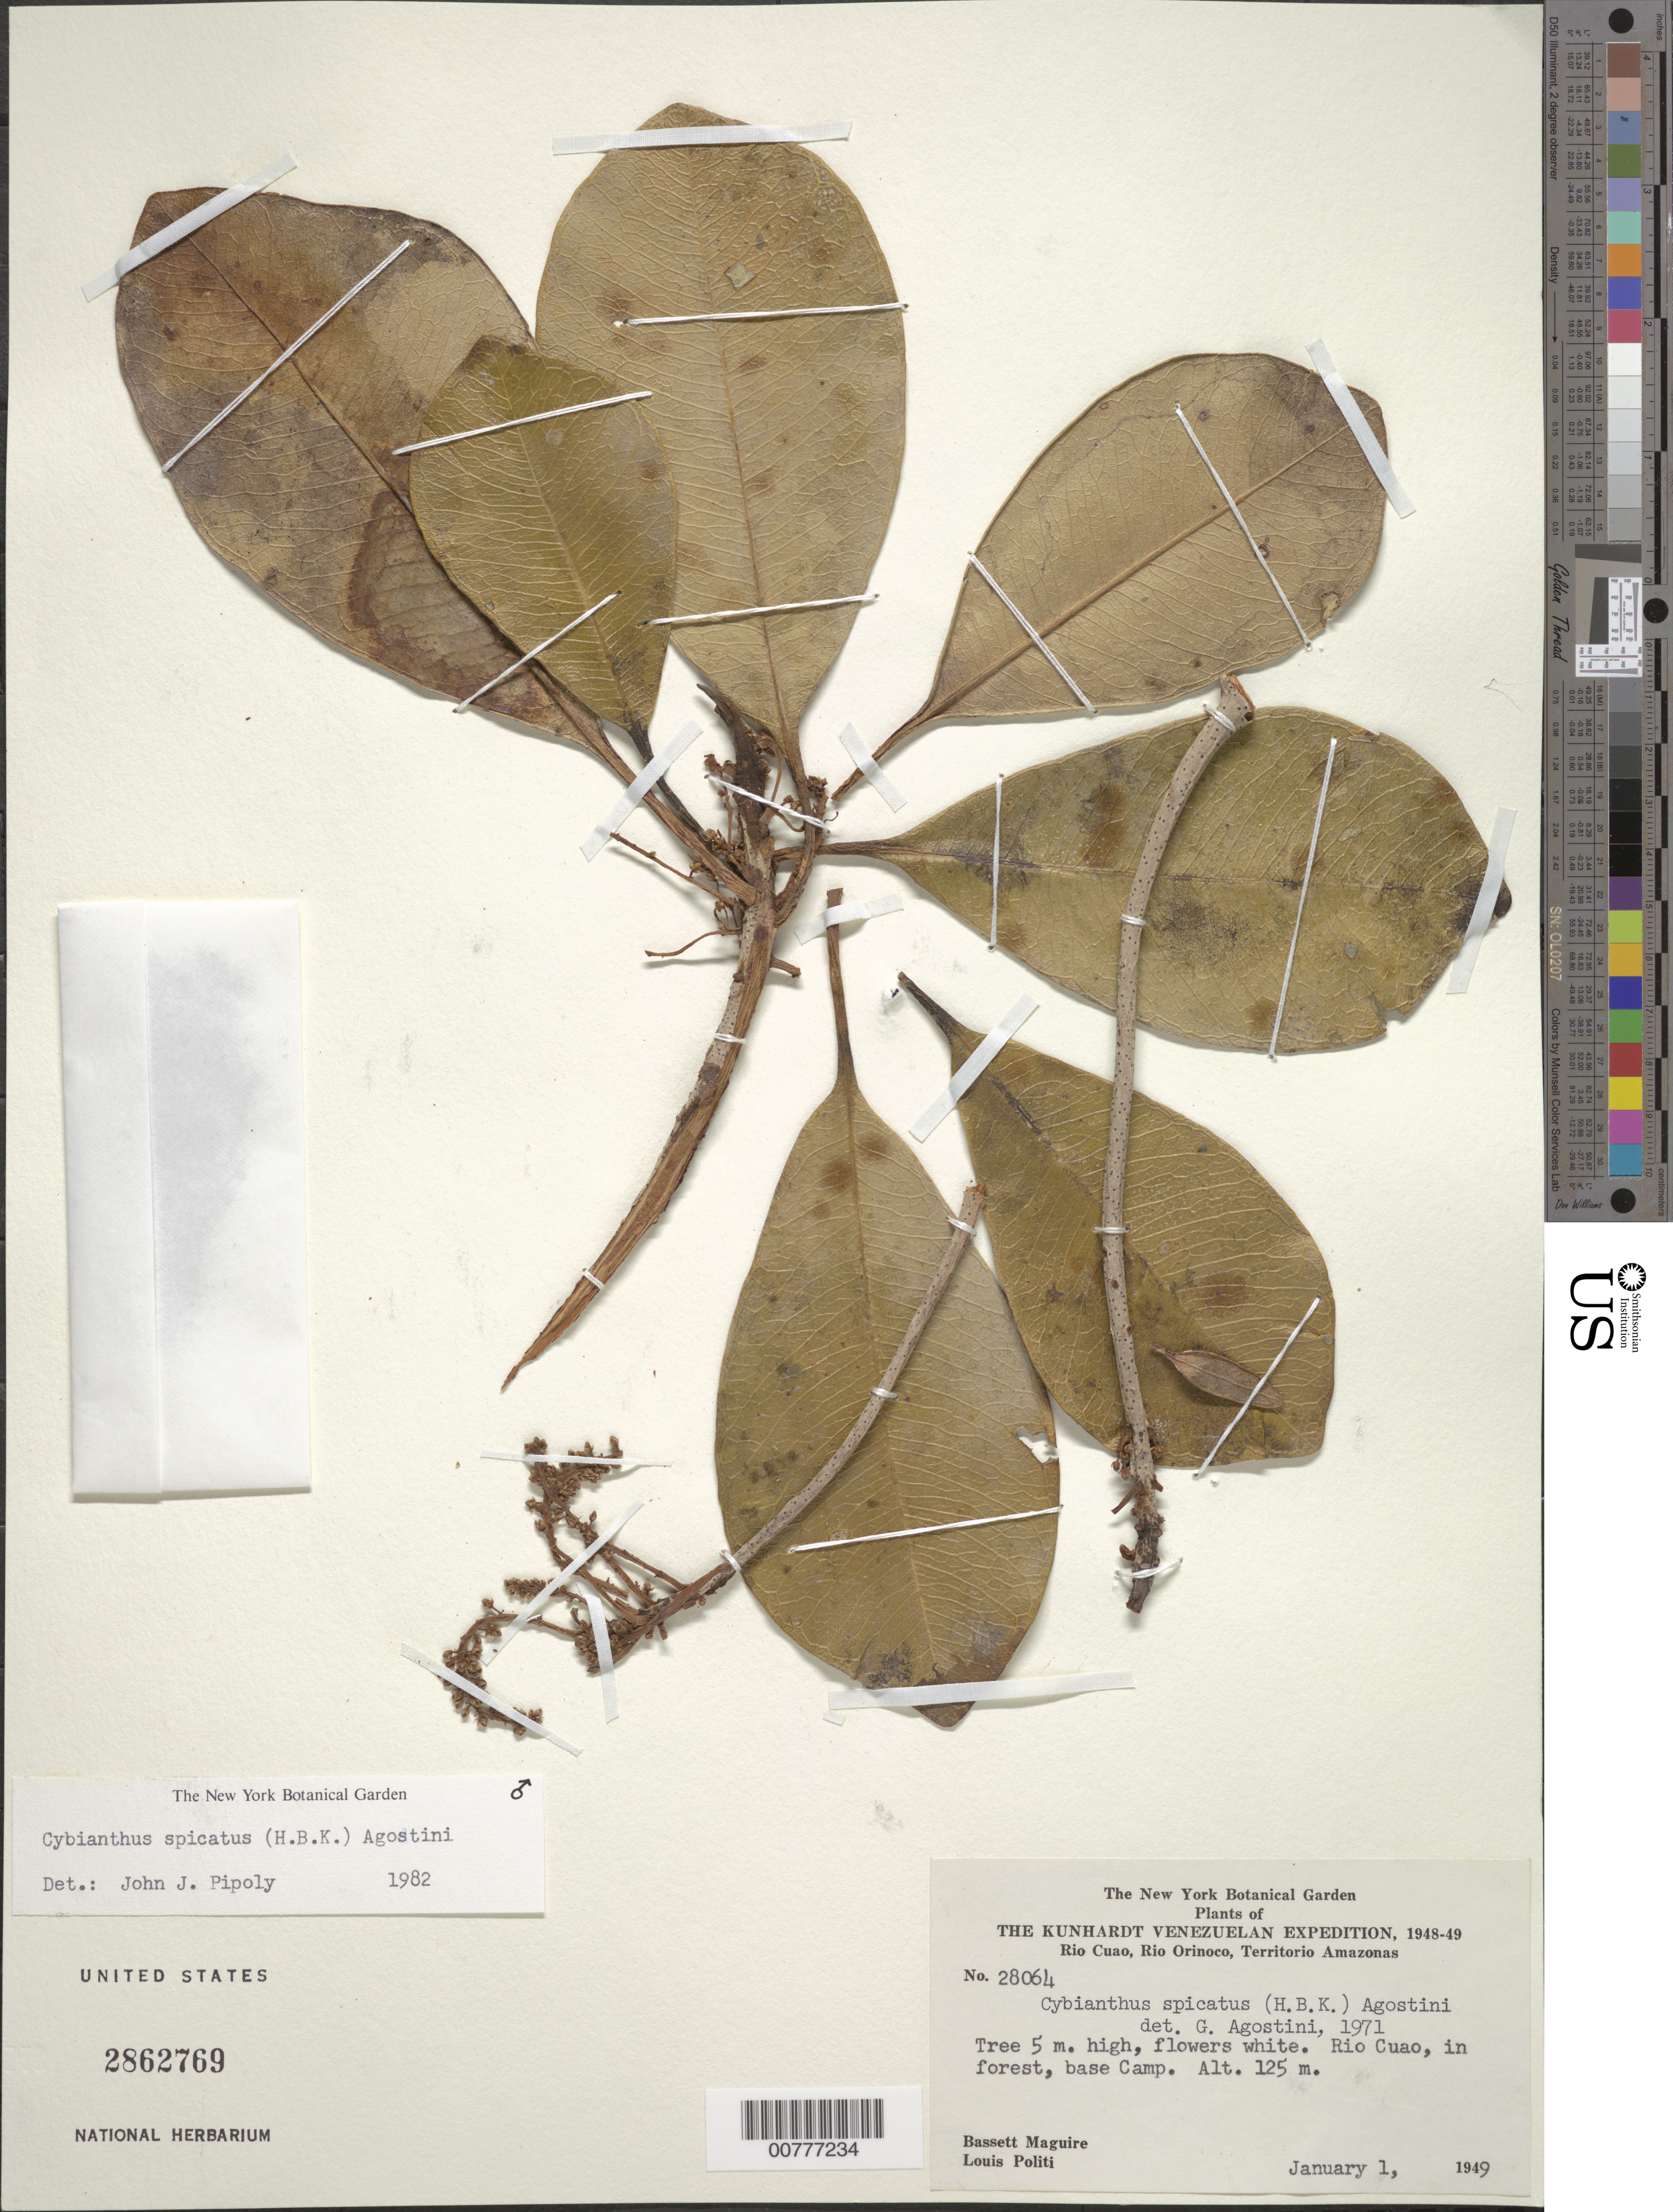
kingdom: Plantae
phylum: Tracheophyta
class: Magnoliopsida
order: Ericales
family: Primulaceae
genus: Cybianthus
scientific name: Cybianthus spicatus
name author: (Kunth) G. Agostini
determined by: Pipoly, J. J., III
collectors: B. Maguire & L. Politi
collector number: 28064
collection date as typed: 1-Jan-49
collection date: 1949-01-01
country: Venezuela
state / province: Amazonas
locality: Río Cuao, Río Orinoco, base camp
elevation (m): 125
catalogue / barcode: US 2862769